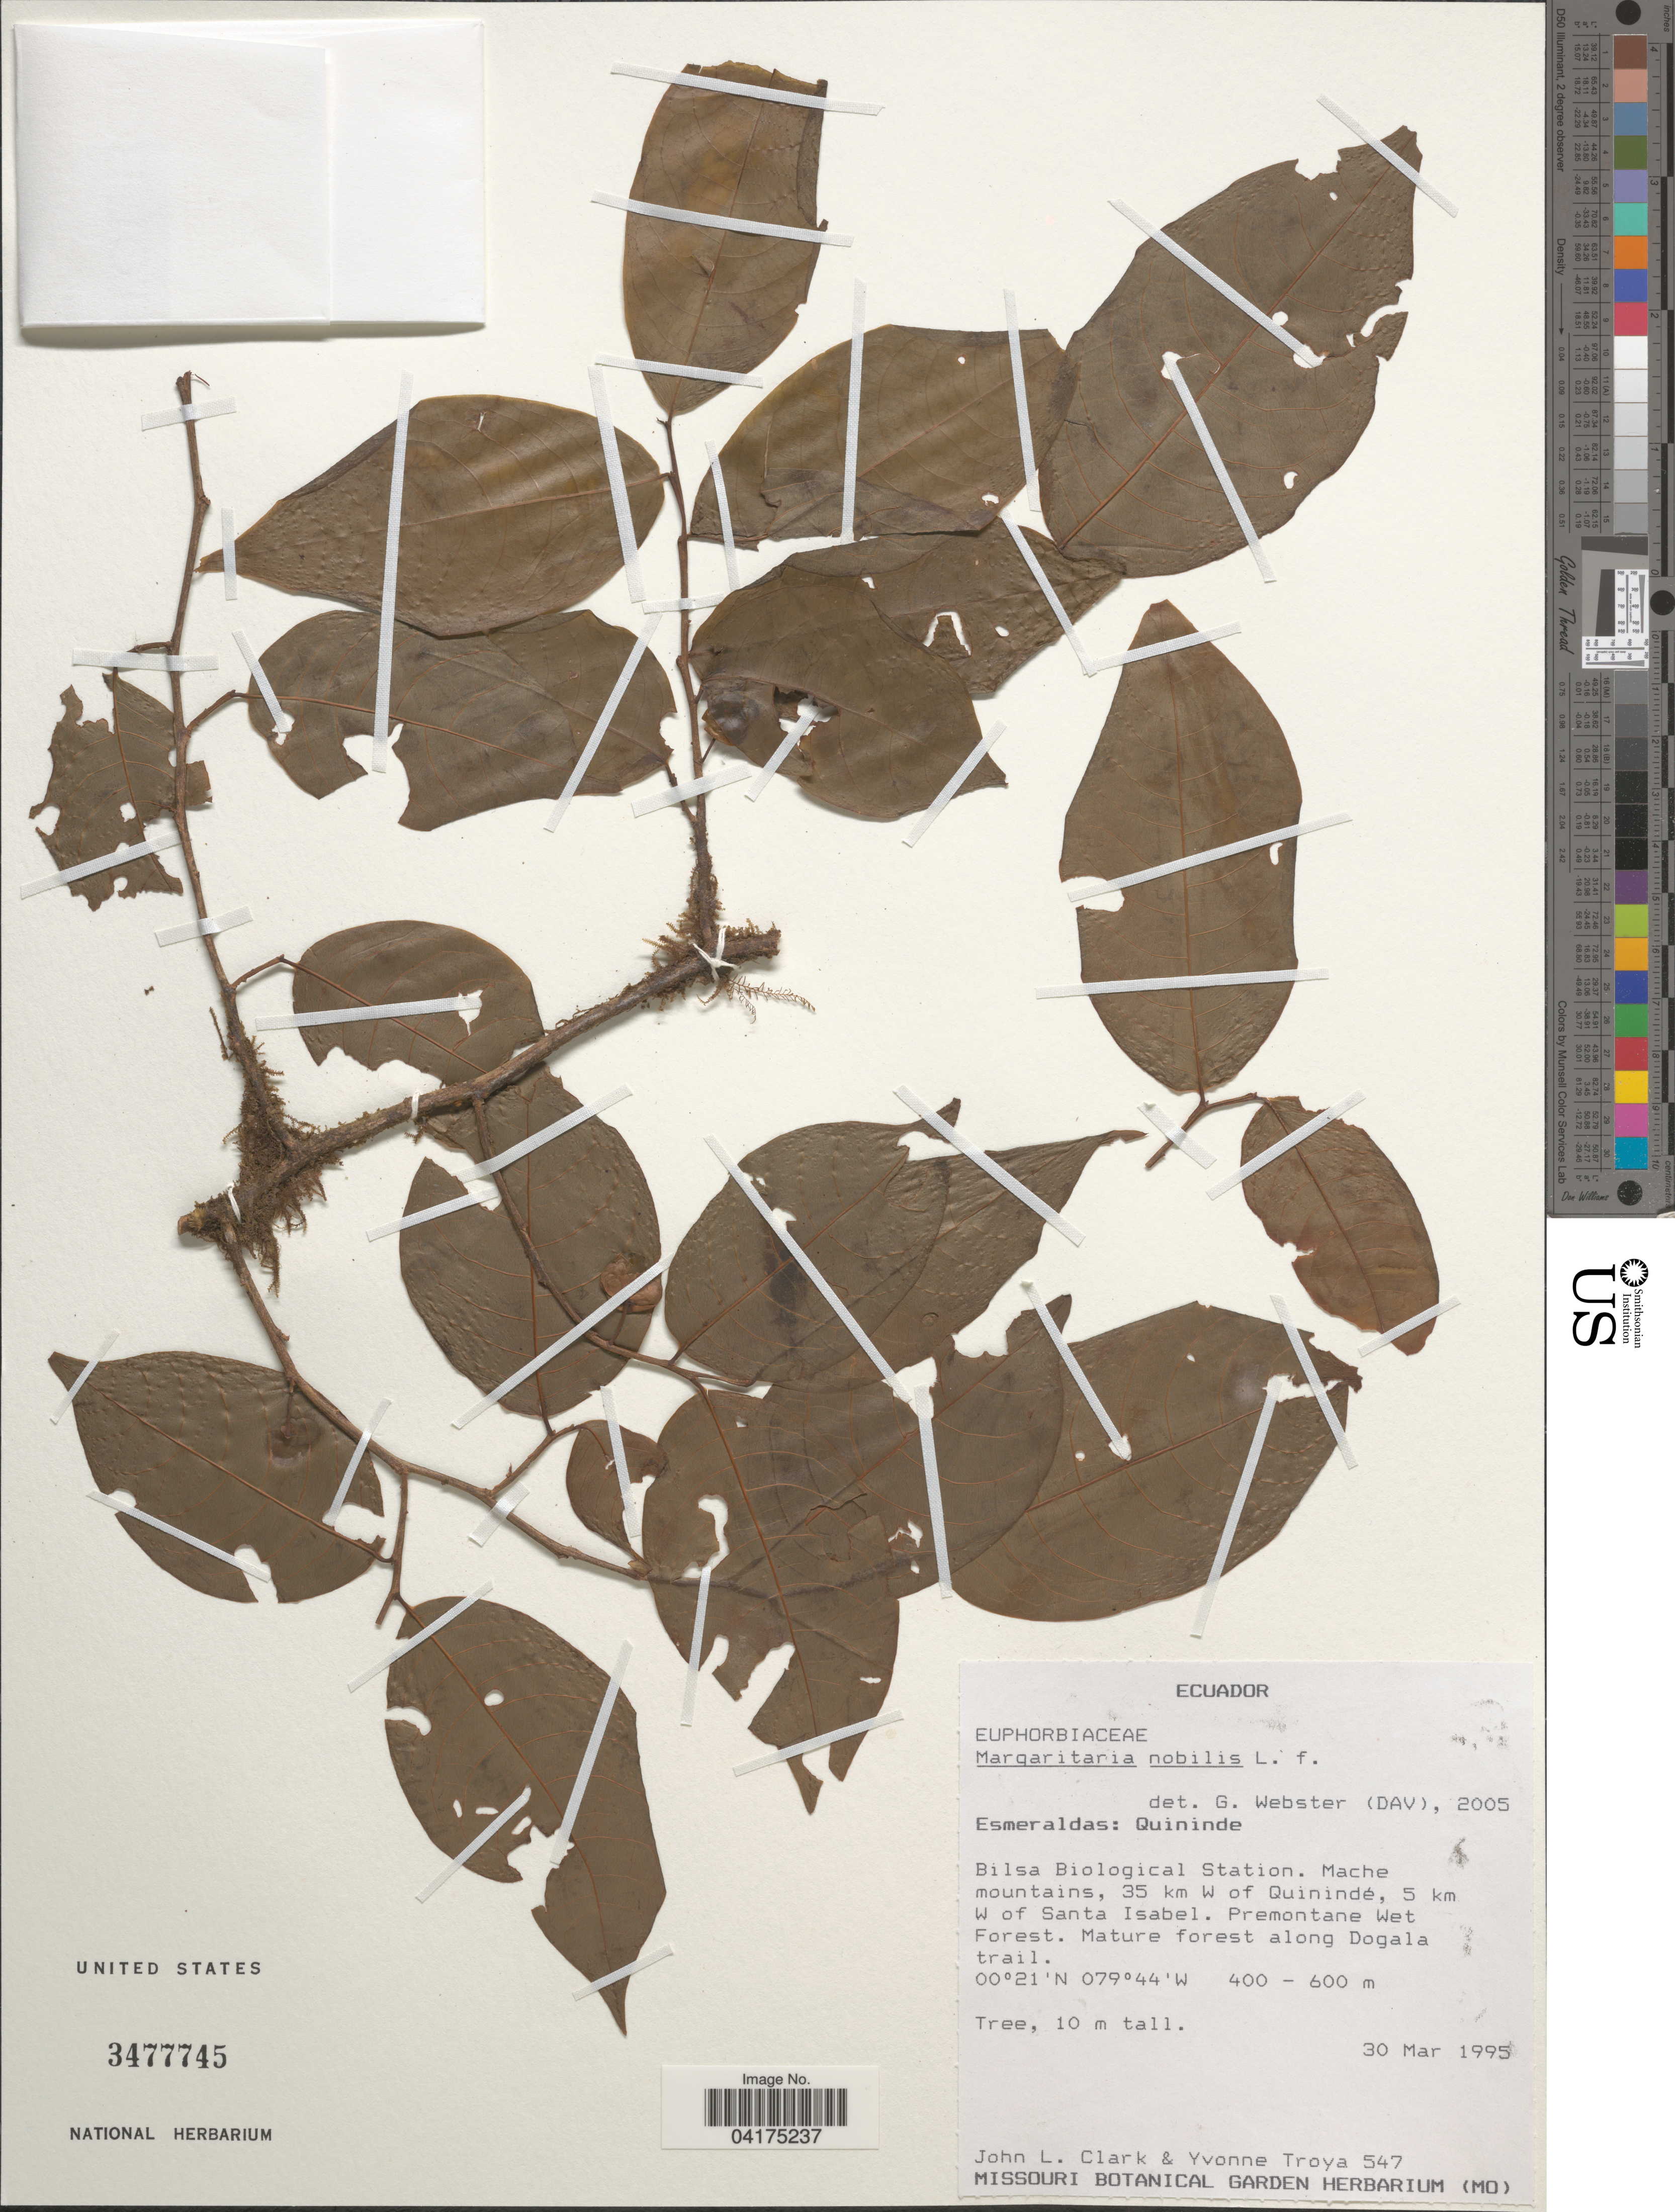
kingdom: Plantae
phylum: Tracheophyta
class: Magnoliopsida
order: Malpighiales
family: Phyllanthaceae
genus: Margaritaria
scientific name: Margaritaria nobilis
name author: L. f.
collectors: J. L. Clark & Y. Troya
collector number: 547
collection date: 1995-03-30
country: Ecuador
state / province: Esmeraldas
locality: Quininde. Bilsa Biological Station. Mache mountains, 35 km W of Quinindé, 5 km W of Santa Isabel. Premontane Wet Forest. Mature forest along Dogala trail.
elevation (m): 400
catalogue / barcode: US 3477745